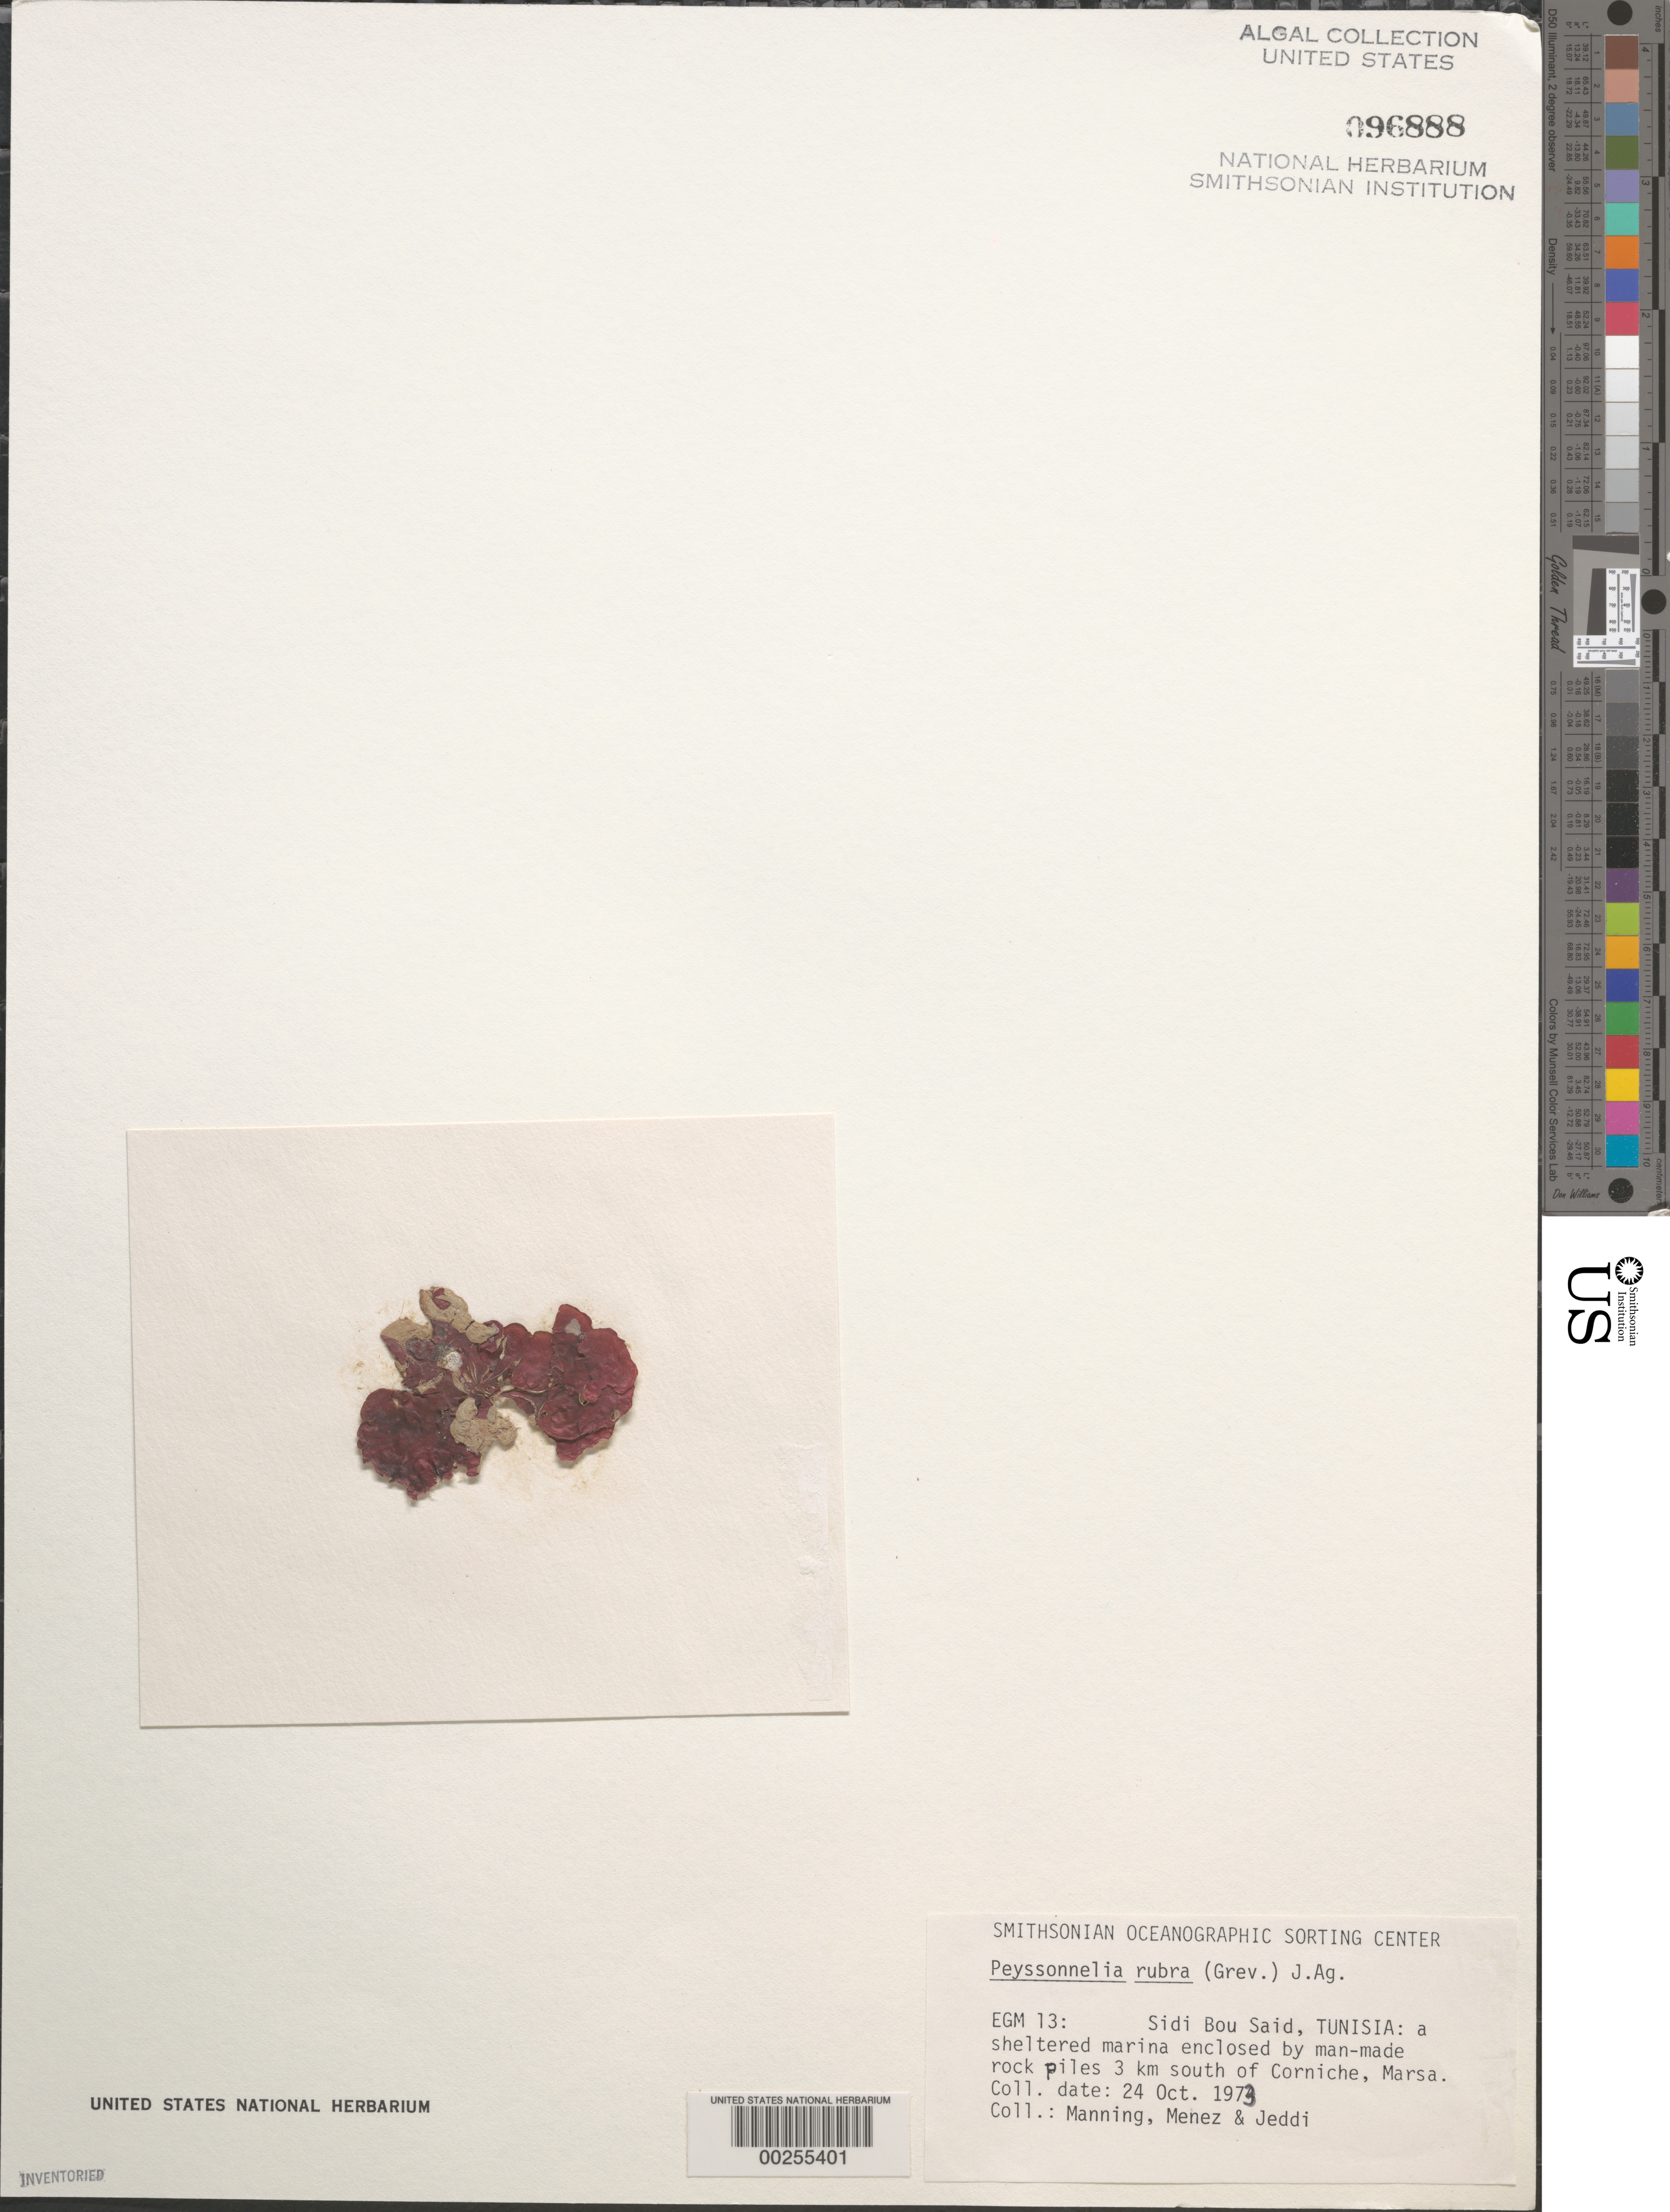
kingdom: Plantae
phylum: Rhodophyta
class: Florideophyceae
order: Peyssonneliales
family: Peyssonneliaceae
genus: Peyssonnelia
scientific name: Peyssonnelia rubra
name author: (Grev.) J. Agardh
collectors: R. Manning, Meñez & -. Jeddi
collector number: EGM 13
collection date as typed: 24 Oct 1973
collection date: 1973-10-24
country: Tunisia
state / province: Tunis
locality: Sidi bou said, three km south of corniche, la marsa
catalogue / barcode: US 96888